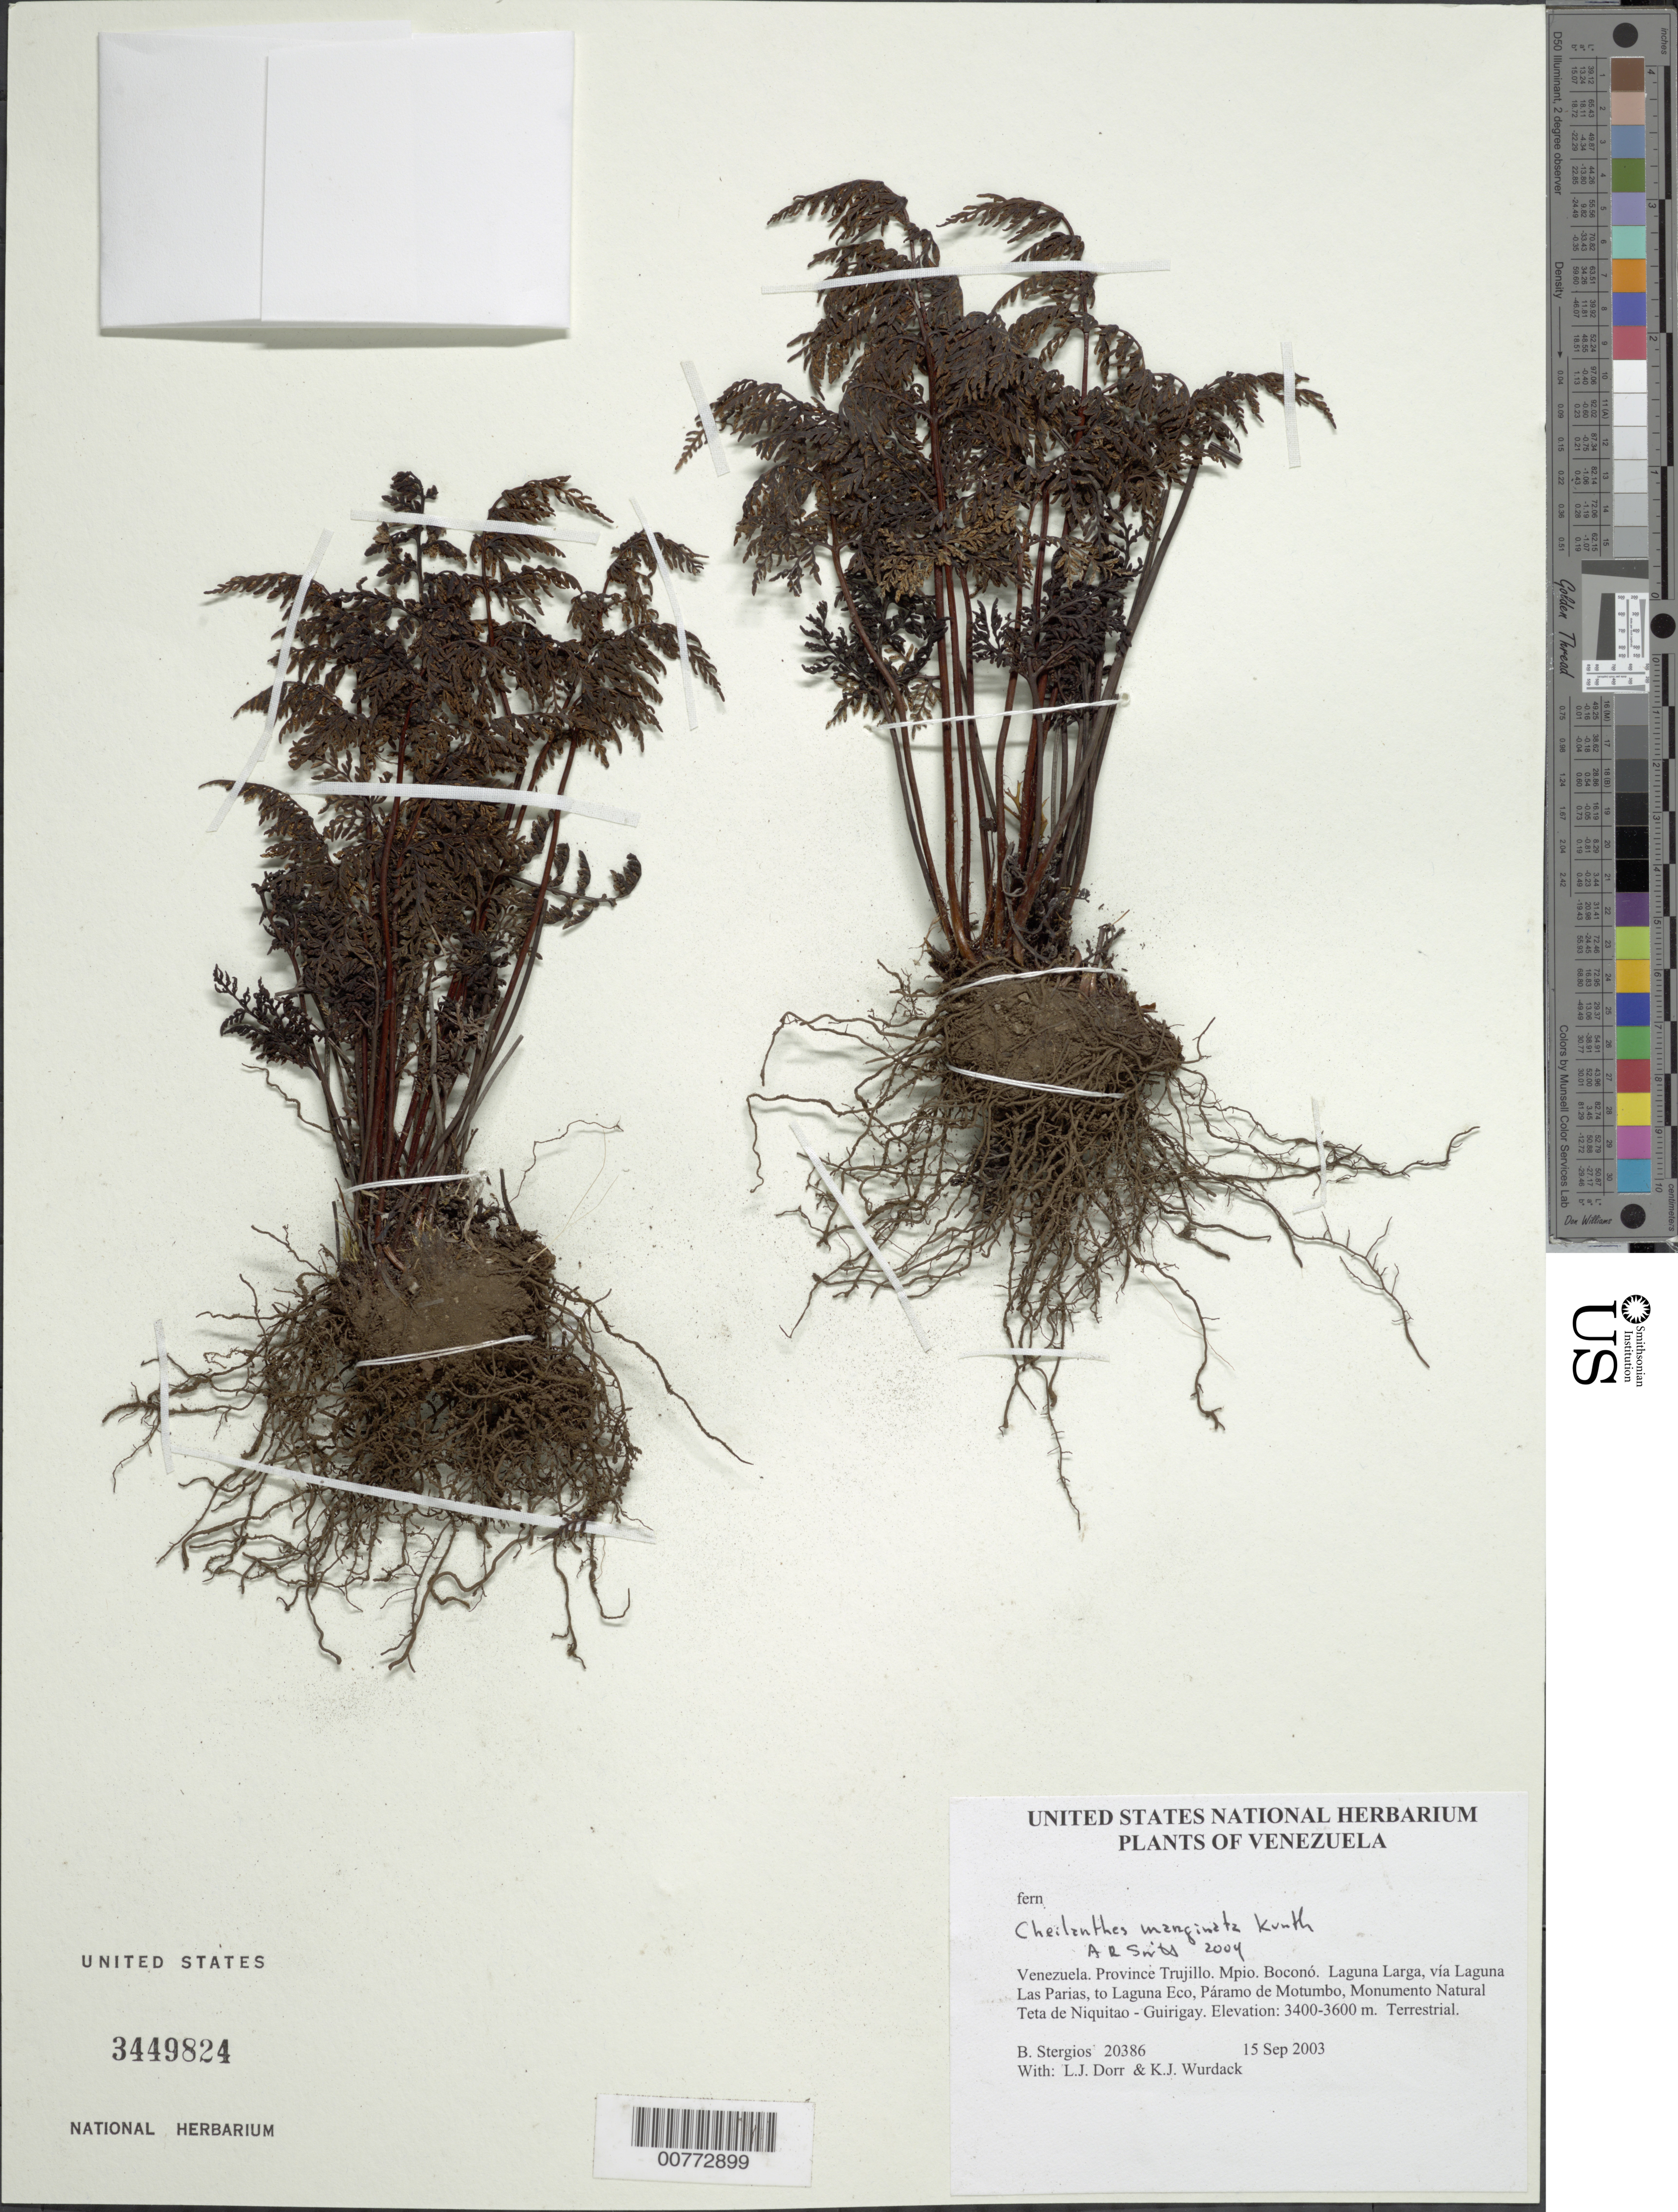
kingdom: Plantae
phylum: Tracheophyta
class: Polypodiopsida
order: Polypodiales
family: Pteridaceae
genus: Gaga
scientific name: Gaga marginata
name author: (Kunth) Fay W. Li & Windham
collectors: B. G. Stergios, L. J. Dorr & K. Wurdack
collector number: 20386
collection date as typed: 15 Sep 2003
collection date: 2003-09-15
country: Venezuela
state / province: Trujillo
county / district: Boconó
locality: Laguna Larga, vía Laguna Las Parias, to Laguna Eco, Páramo de Motumbo, Monumento Natural Teta de Niquitao - Guirigay.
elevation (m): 3400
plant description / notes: PORT, US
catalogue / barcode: US 3449824